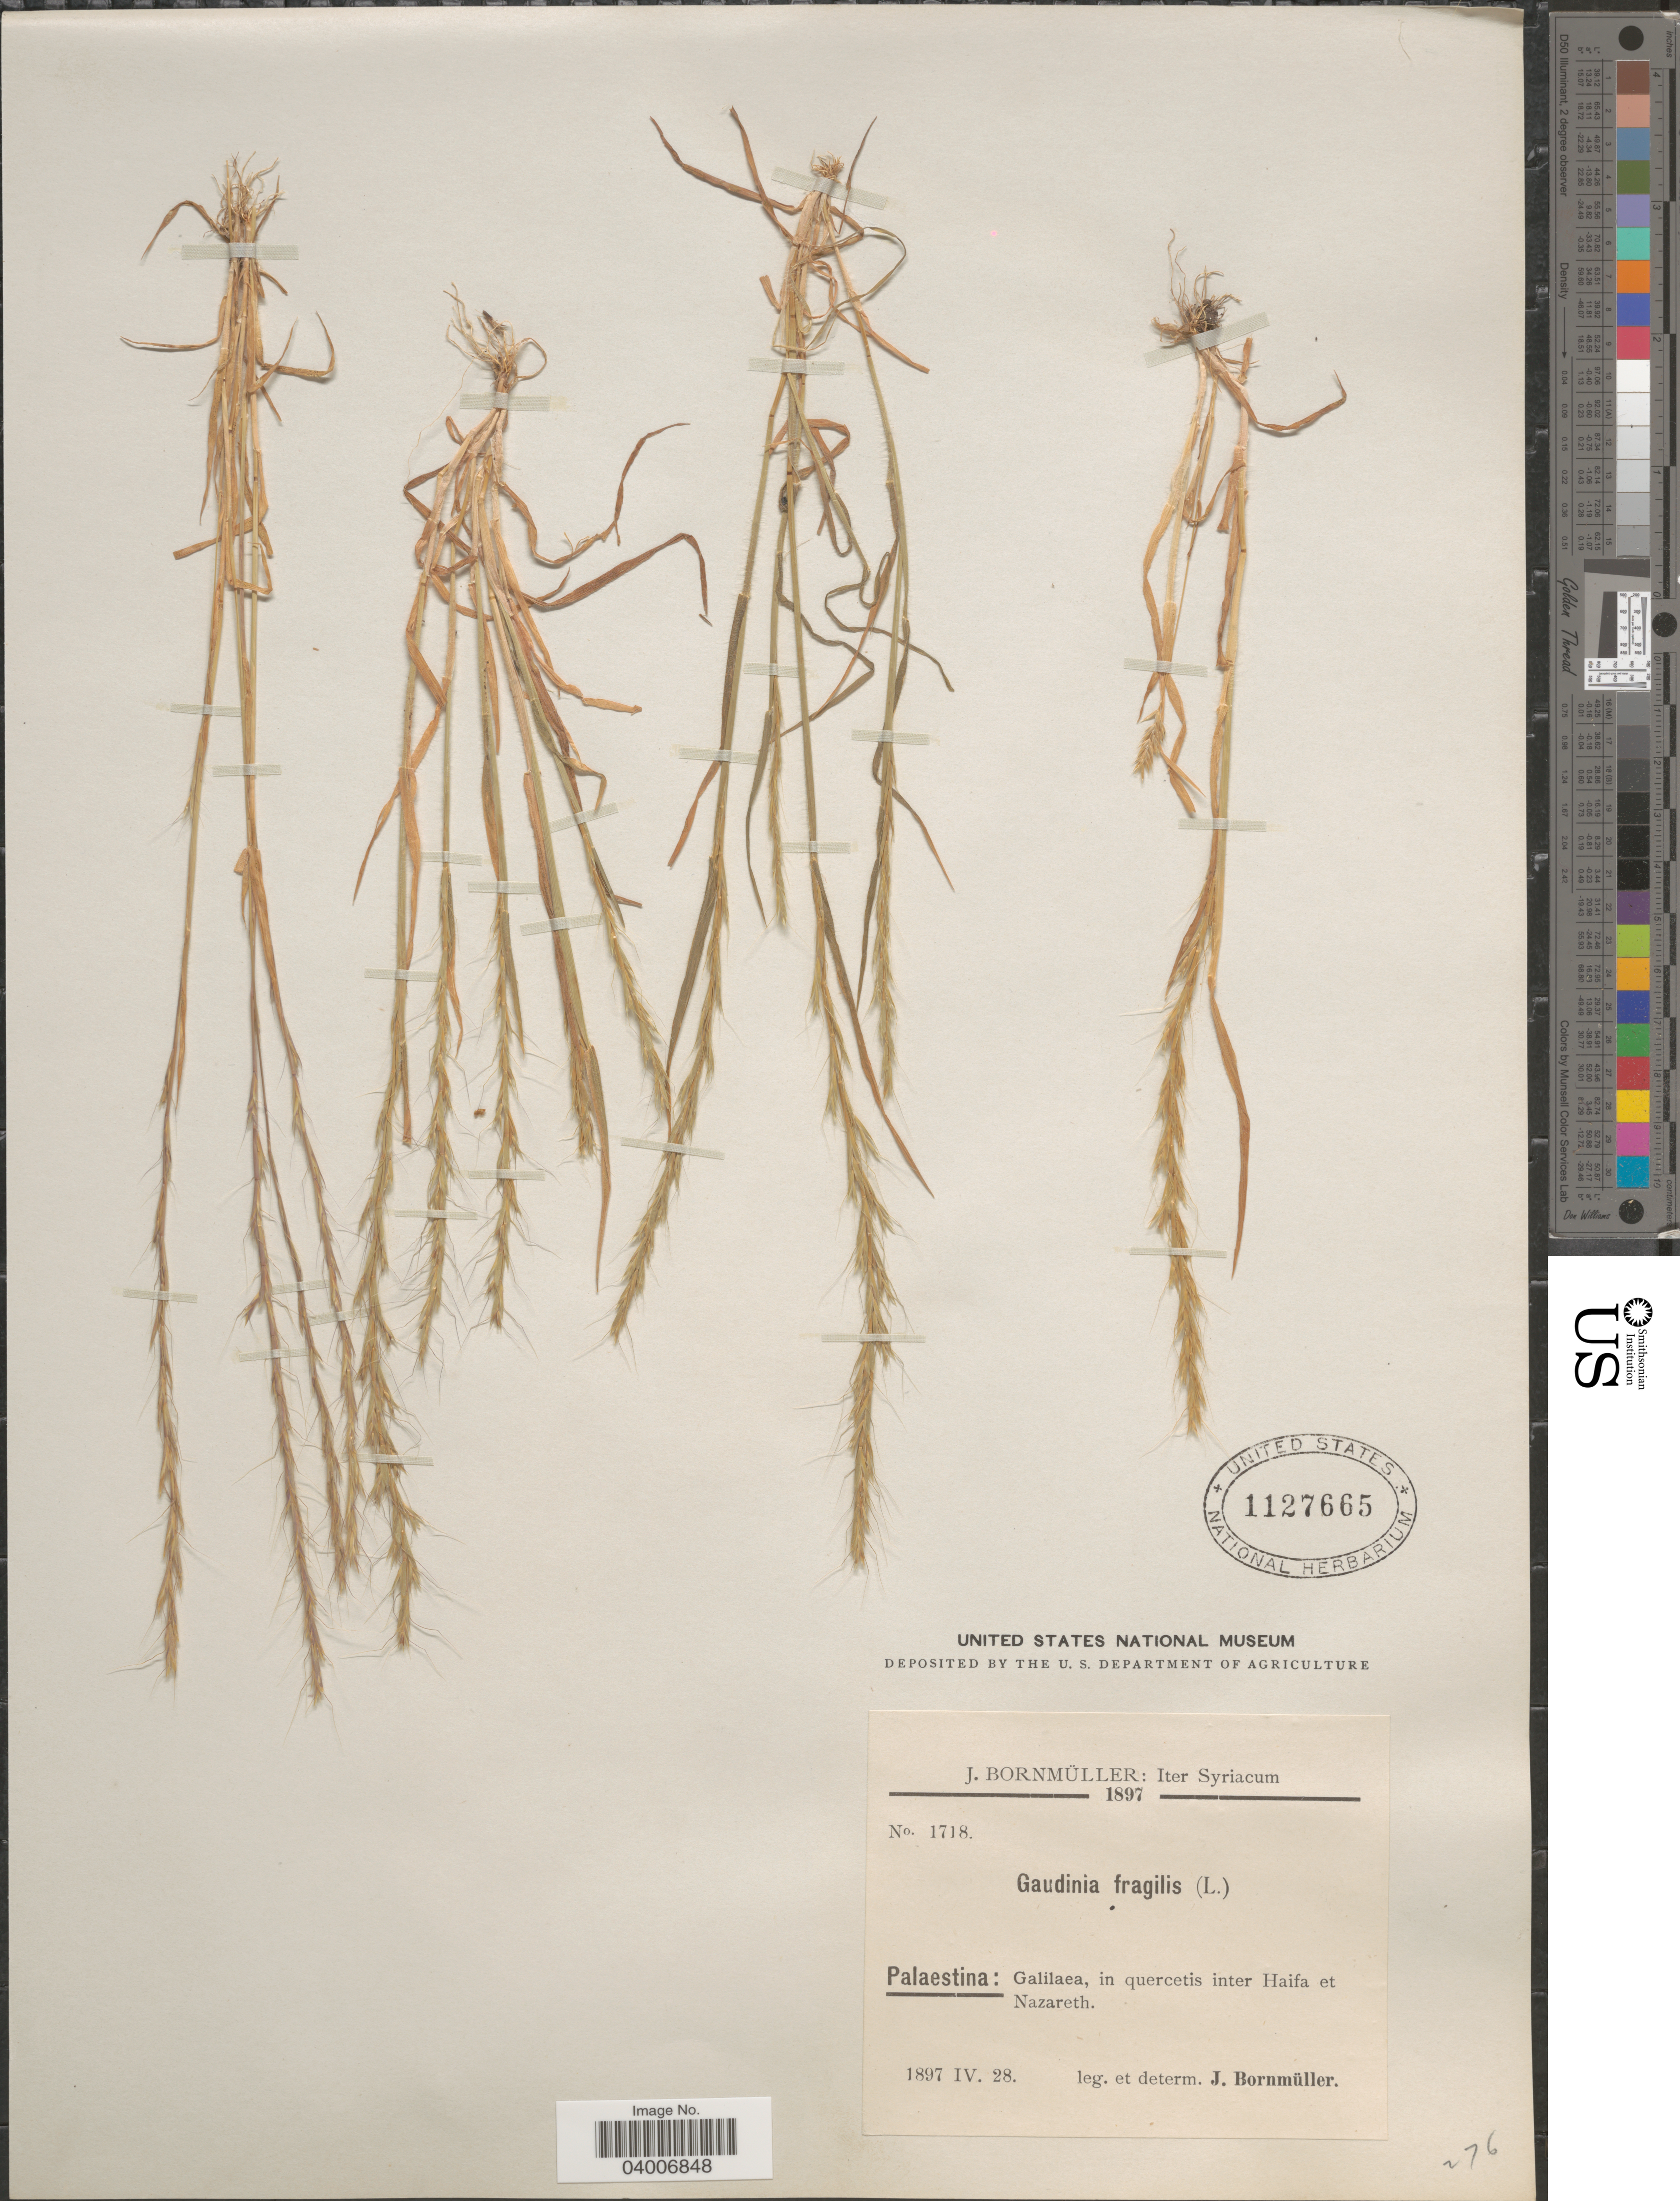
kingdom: Plantae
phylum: Tracheophyta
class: Liliopsida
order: Poales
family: Poaceae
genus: Gaudinia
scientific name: Gaudinia fragilis var. fragilis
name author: (L.) P. Beauv.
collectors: J. Bornmüller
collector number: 1718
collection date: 1897-04-28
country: Israel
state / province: Haifa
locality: Iter Syriacum. Palaestina: Galilaea, in quercetis inter Haifa et Nazareth.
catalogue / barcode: US 1127665